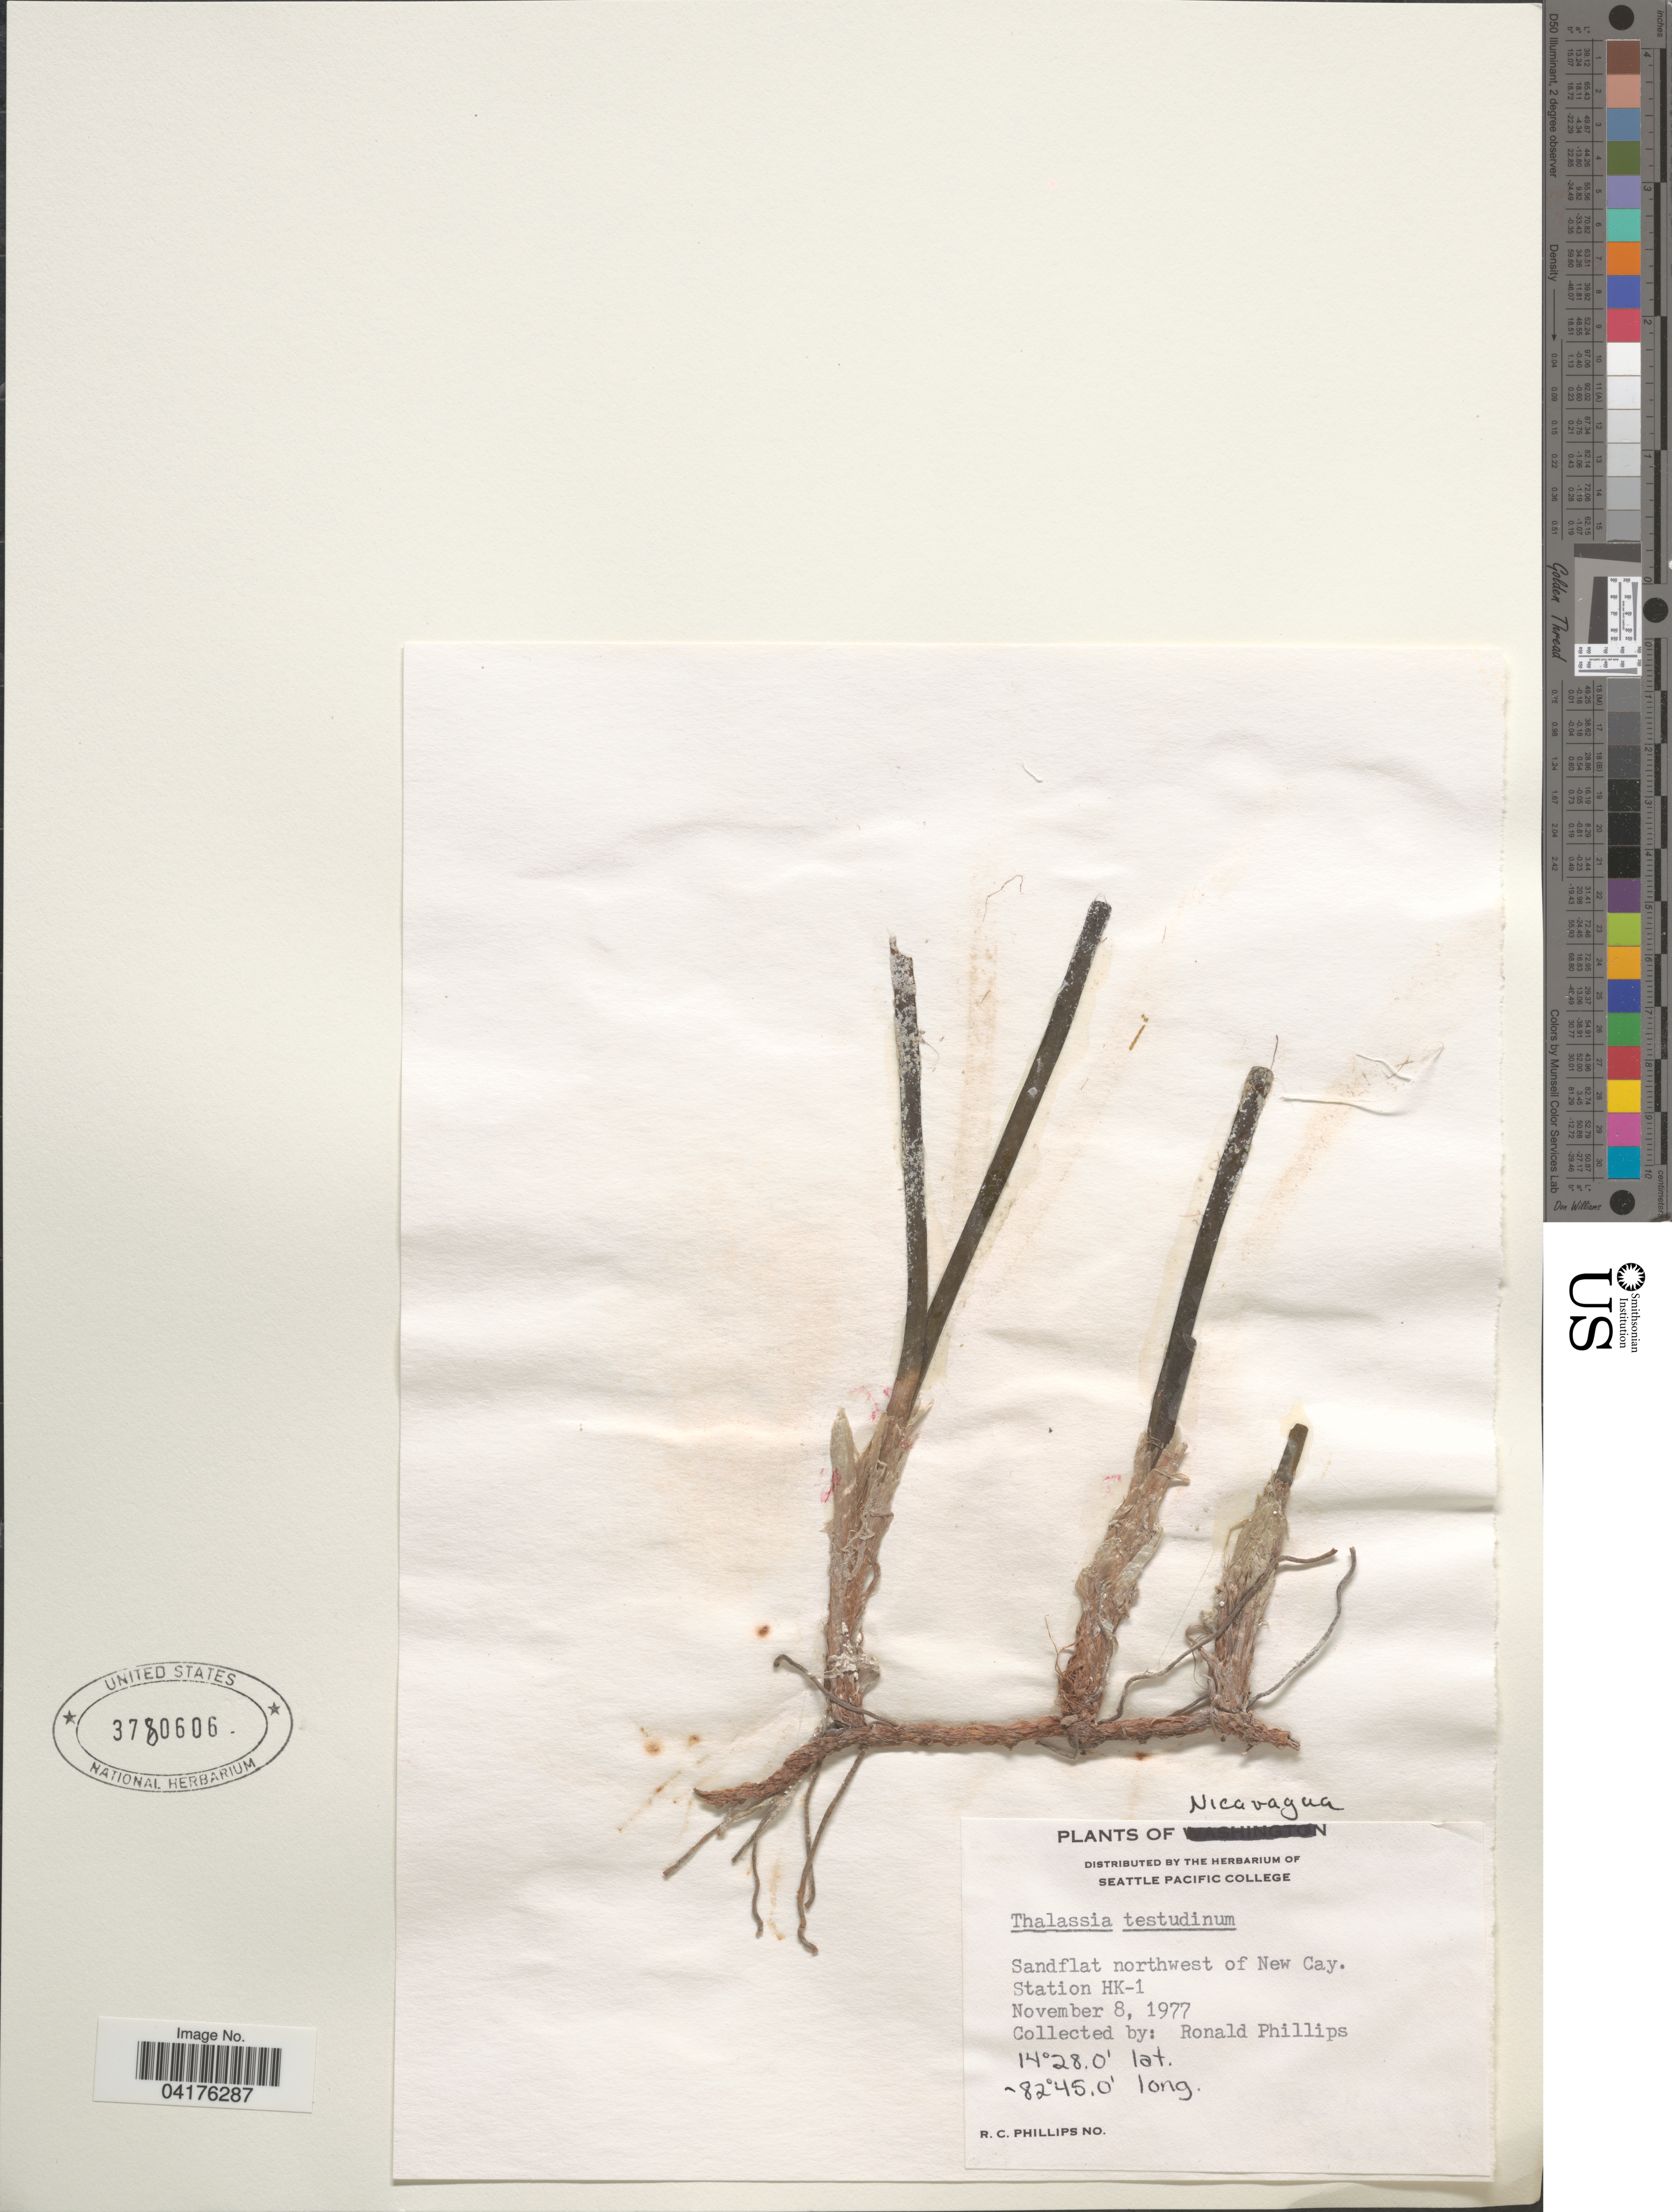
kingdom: Plantae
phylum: Tracheophyta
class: Liliopsida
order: Alismatales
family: Hydrocharitaceae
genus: Thalassia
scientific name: Thalassia testudinum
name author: Banks & Sol. ex K.D. Koenig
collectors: R. C. Phillips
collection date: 1977-11-08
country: Nicaragua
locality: Sandflat northwest of New Cay. Station HK-1.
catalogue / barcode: US 3780606